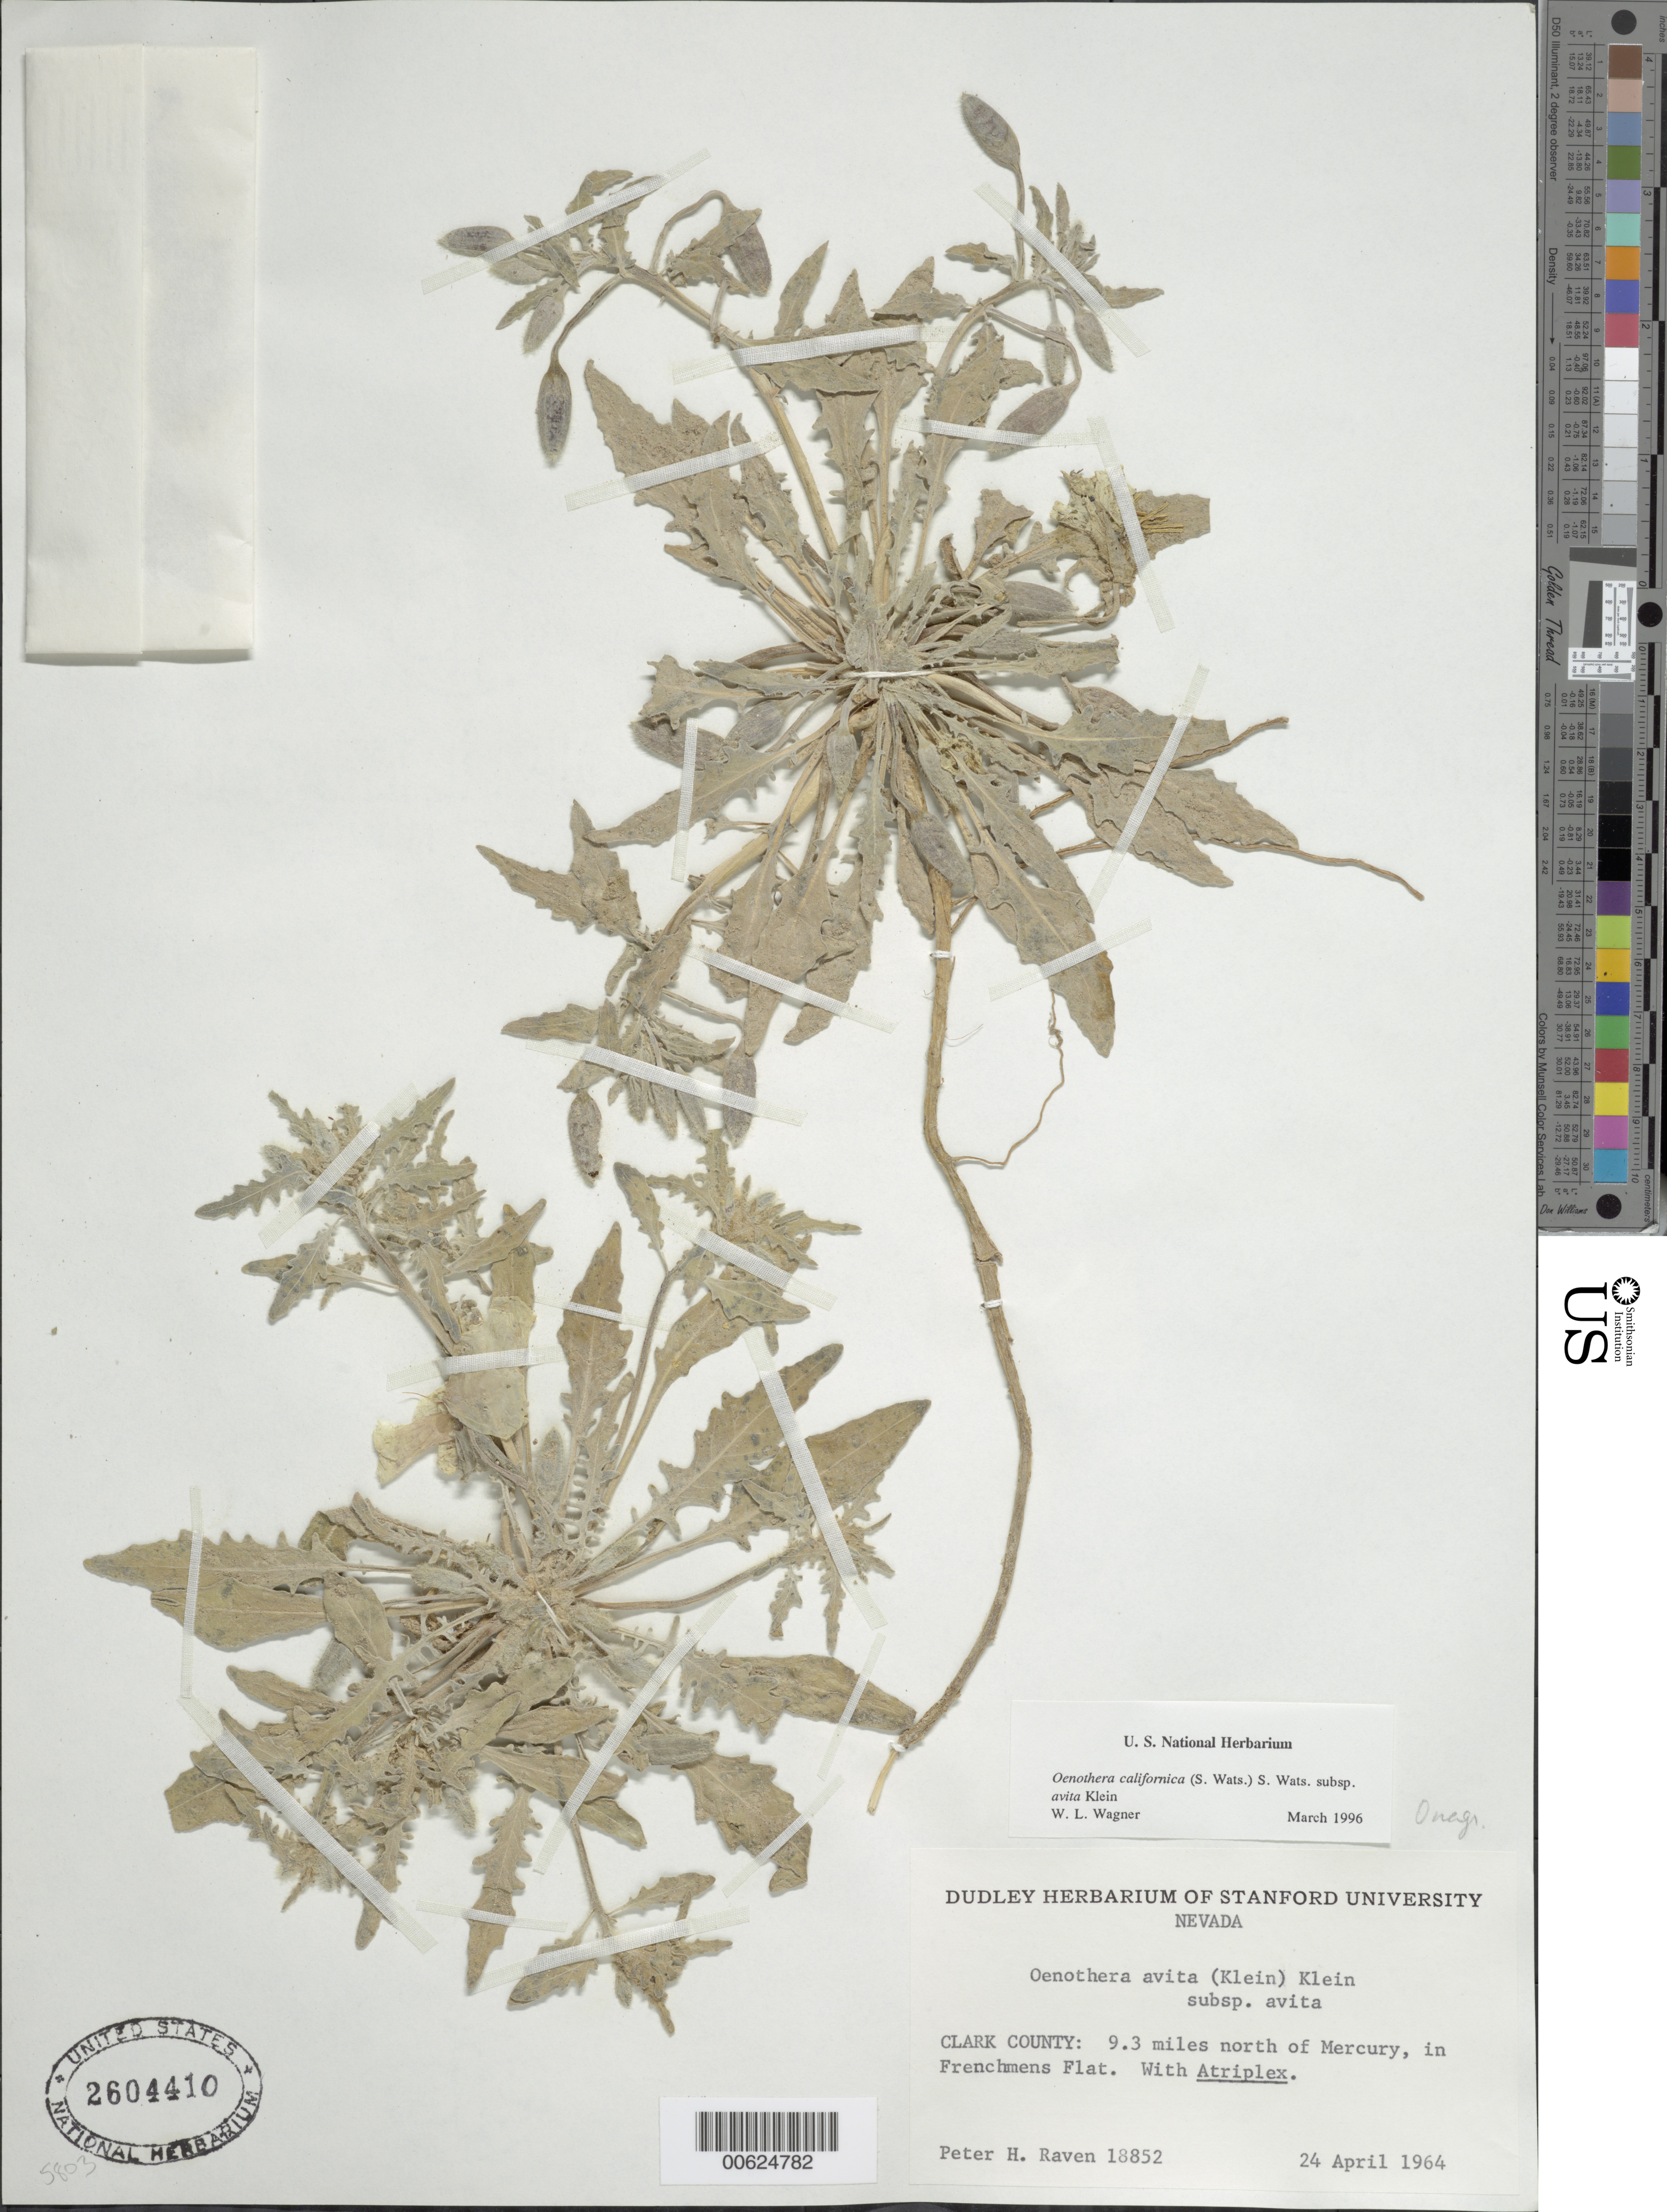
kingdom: Plantae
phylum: Tracheophyta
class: Magnoliopsida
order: Myrtales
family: Onagraceae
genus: Oenothera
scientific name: Oenothera avita subsp. avita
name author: (W.M. Klein) W.M. Klein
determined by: Wagner, W. L., (BOT), Smithsonian Institution - National Museum of Natural History (UNITED STATES)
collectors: P. H. Raven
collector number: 18852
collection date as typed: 24 Apr 1964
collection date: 1964-04-24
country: United States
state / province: Nevada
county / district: Clark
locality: N of Mercury, in Frenchmens Flat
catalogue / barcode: US 2604410